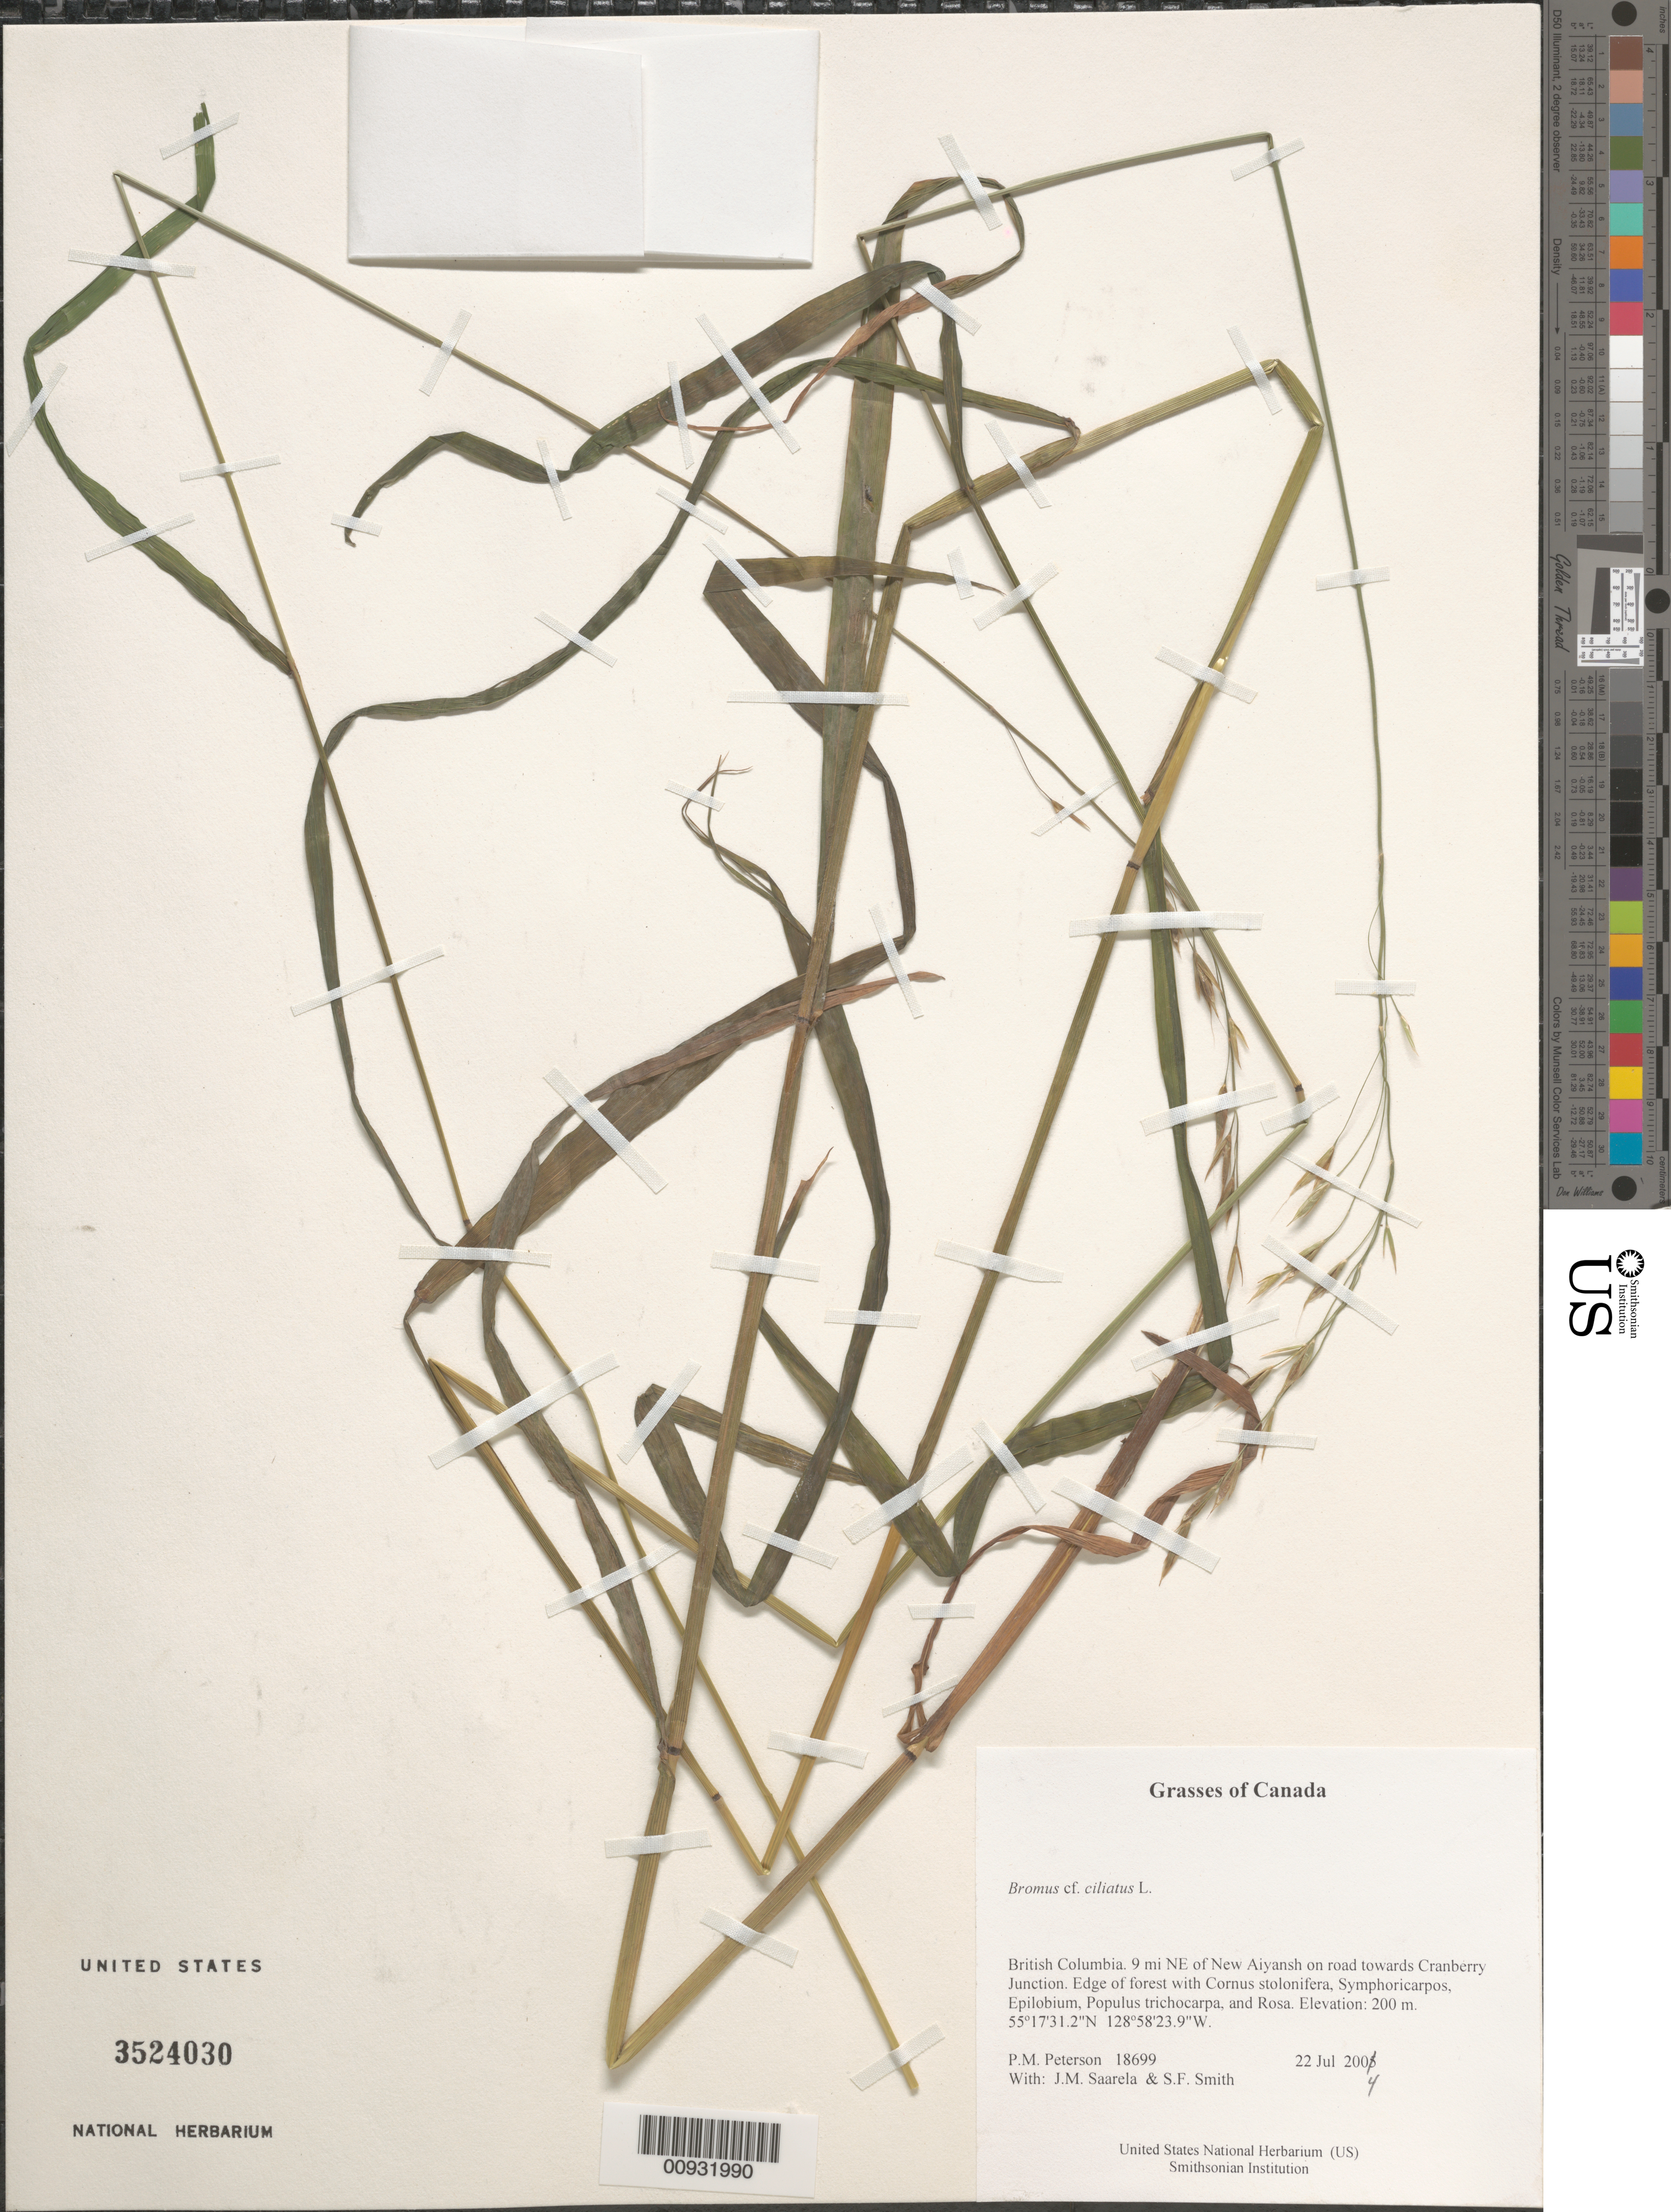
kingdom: Plantae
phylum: Tracheophyta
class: Liliopsida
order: Poales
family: Poaceae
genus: Bromus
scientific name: Bromus ciliatus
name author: L.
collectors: P. M. Peterson, J. Saarela & S.F. Smith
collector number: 18699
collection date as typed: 22 Jul 2004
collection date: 2004-07-22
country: Canada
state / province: British Columbia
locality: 9 mi NE of New Aiyansh on road towards Cranberry Junction. Edge of forest with Cornus stolonifera, Symphoricarpos, Epilobium, Populus trichocarpa, and Rosa.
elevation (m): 200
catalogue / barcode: US 3524030